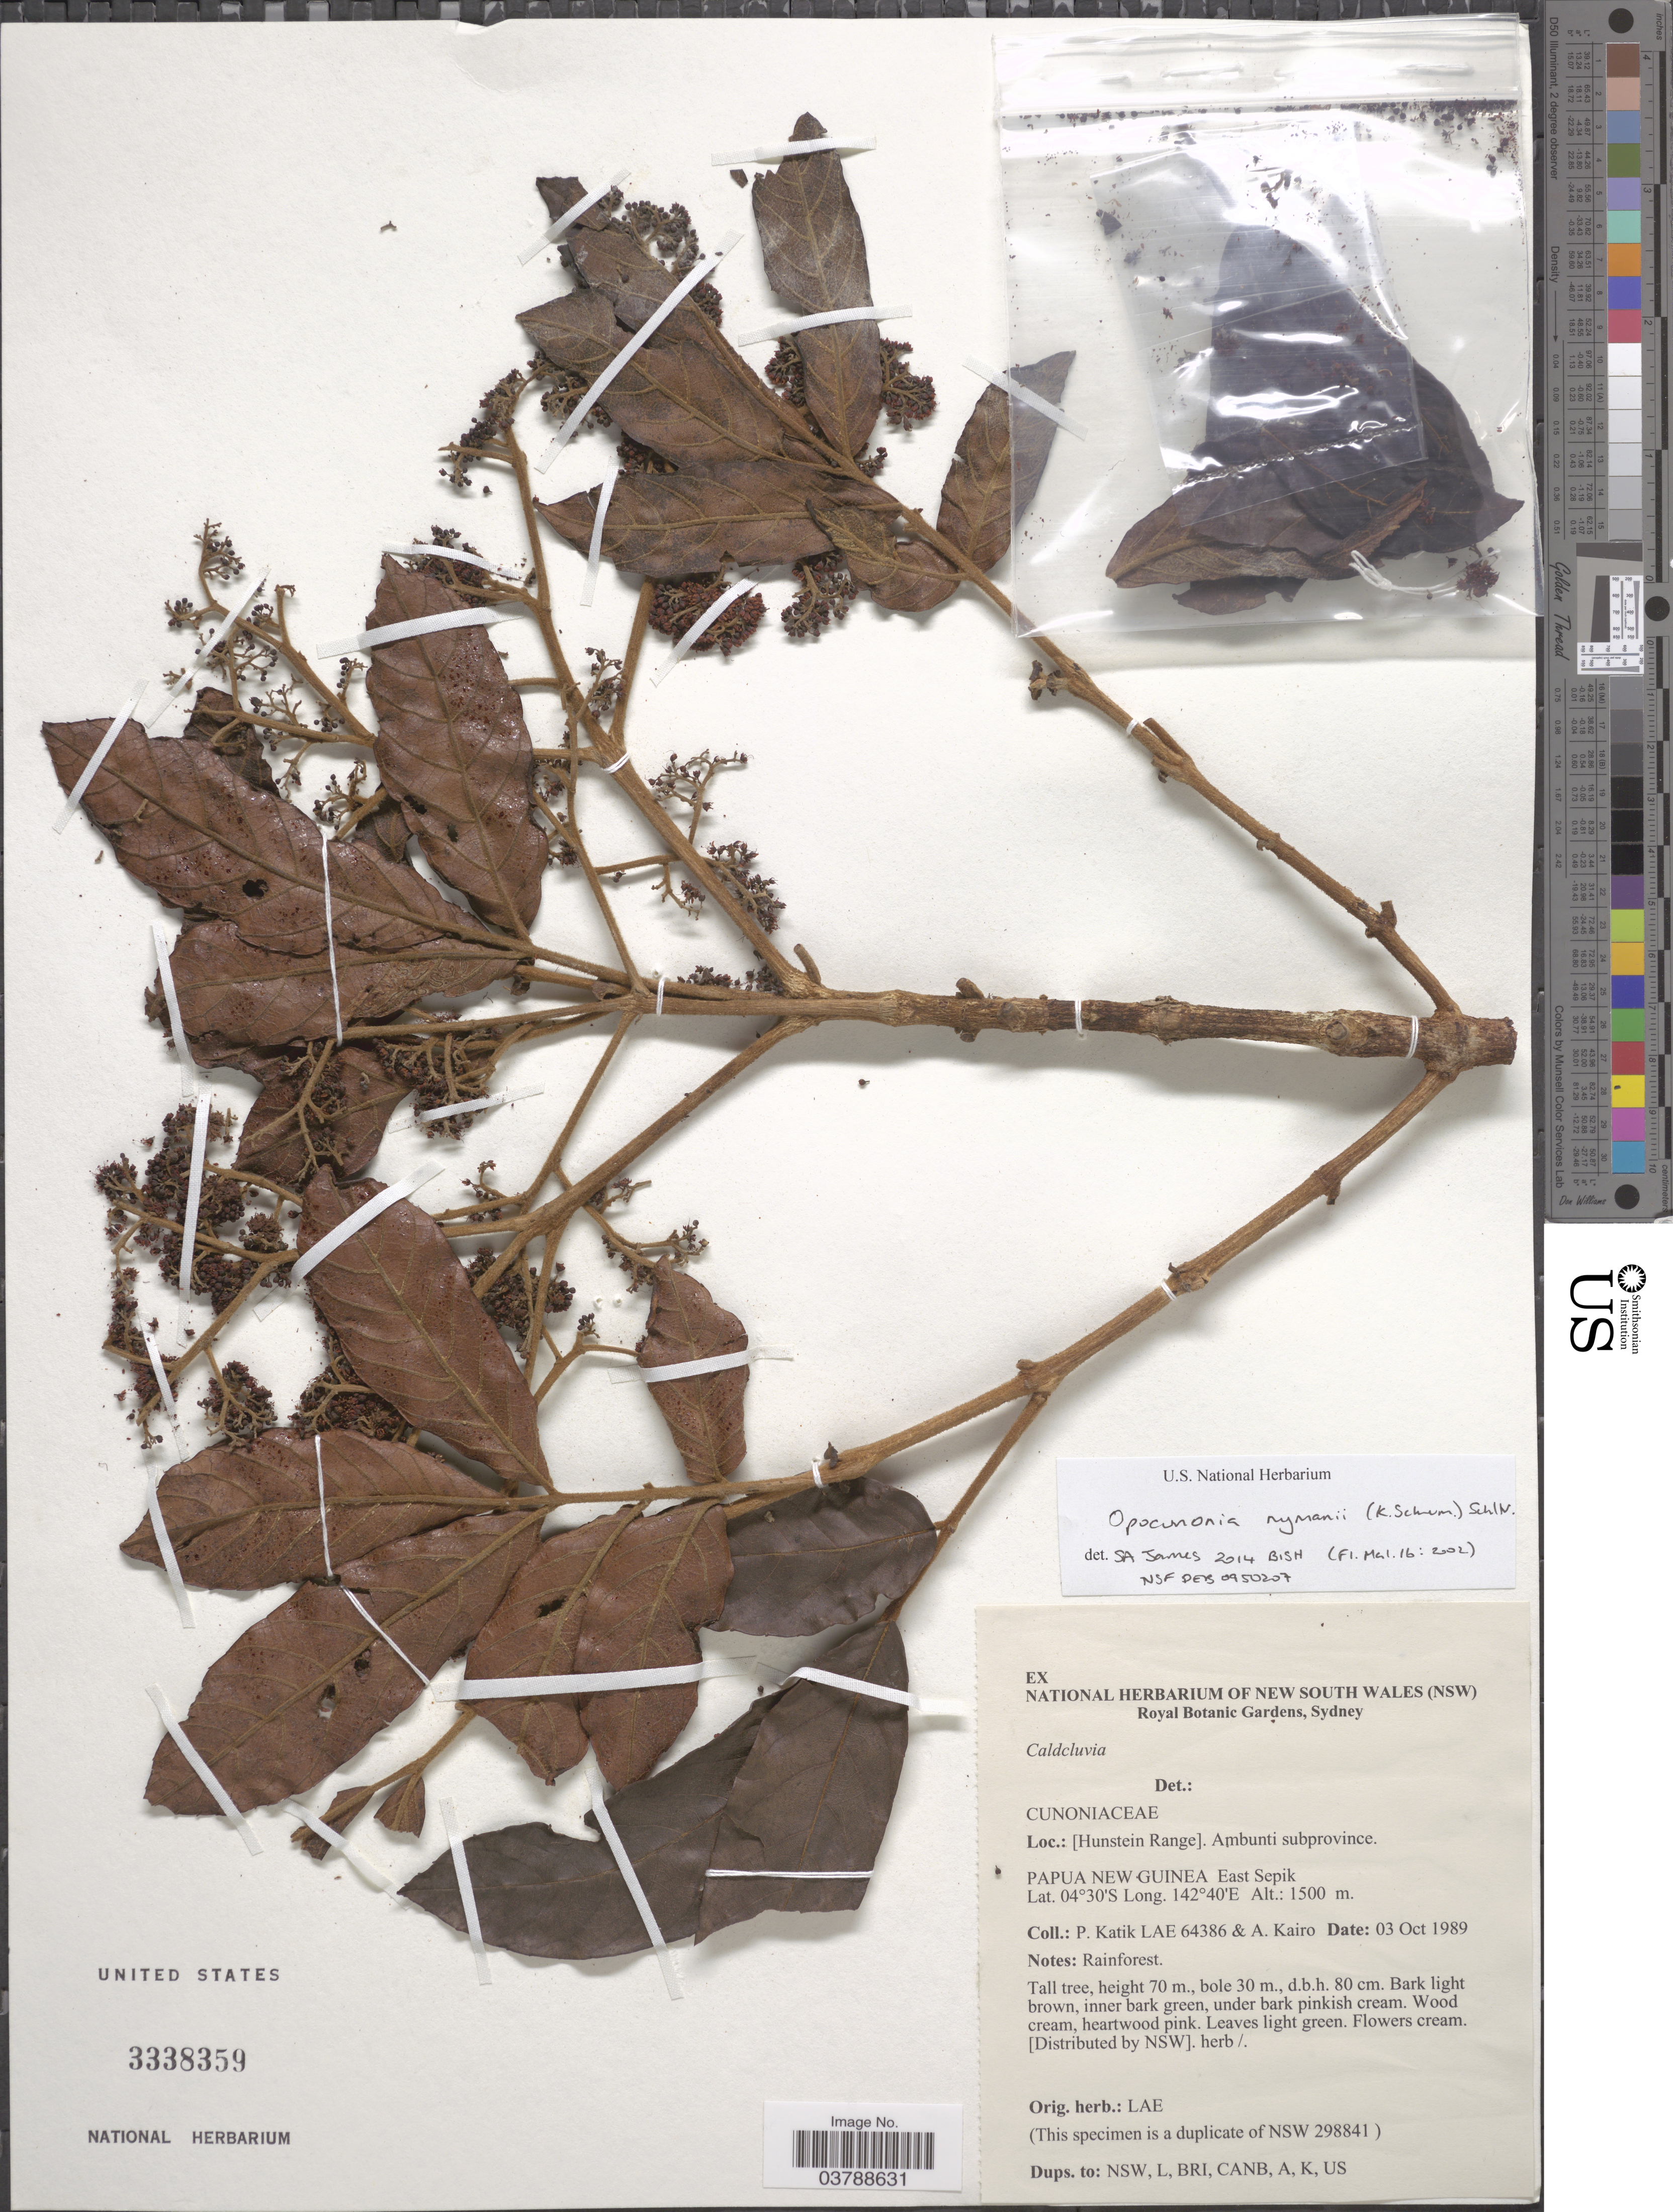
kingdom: Plantae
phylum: Tracheophyta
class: Magnoliopsida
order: Oxalidales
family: Cunoniaceae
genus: Opocunonia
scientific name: Opocunonia nymanii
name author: (K. Schum.) Schltr.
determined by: James, S. A.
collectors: P. Katik & A. Kairo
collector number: LAE64386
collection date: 1989-10-03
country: Papua New Guinea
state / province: East Sepik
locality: [ Hunstein Range]. Ambunti subprovince.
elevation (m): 1500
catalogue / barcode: US 3338359